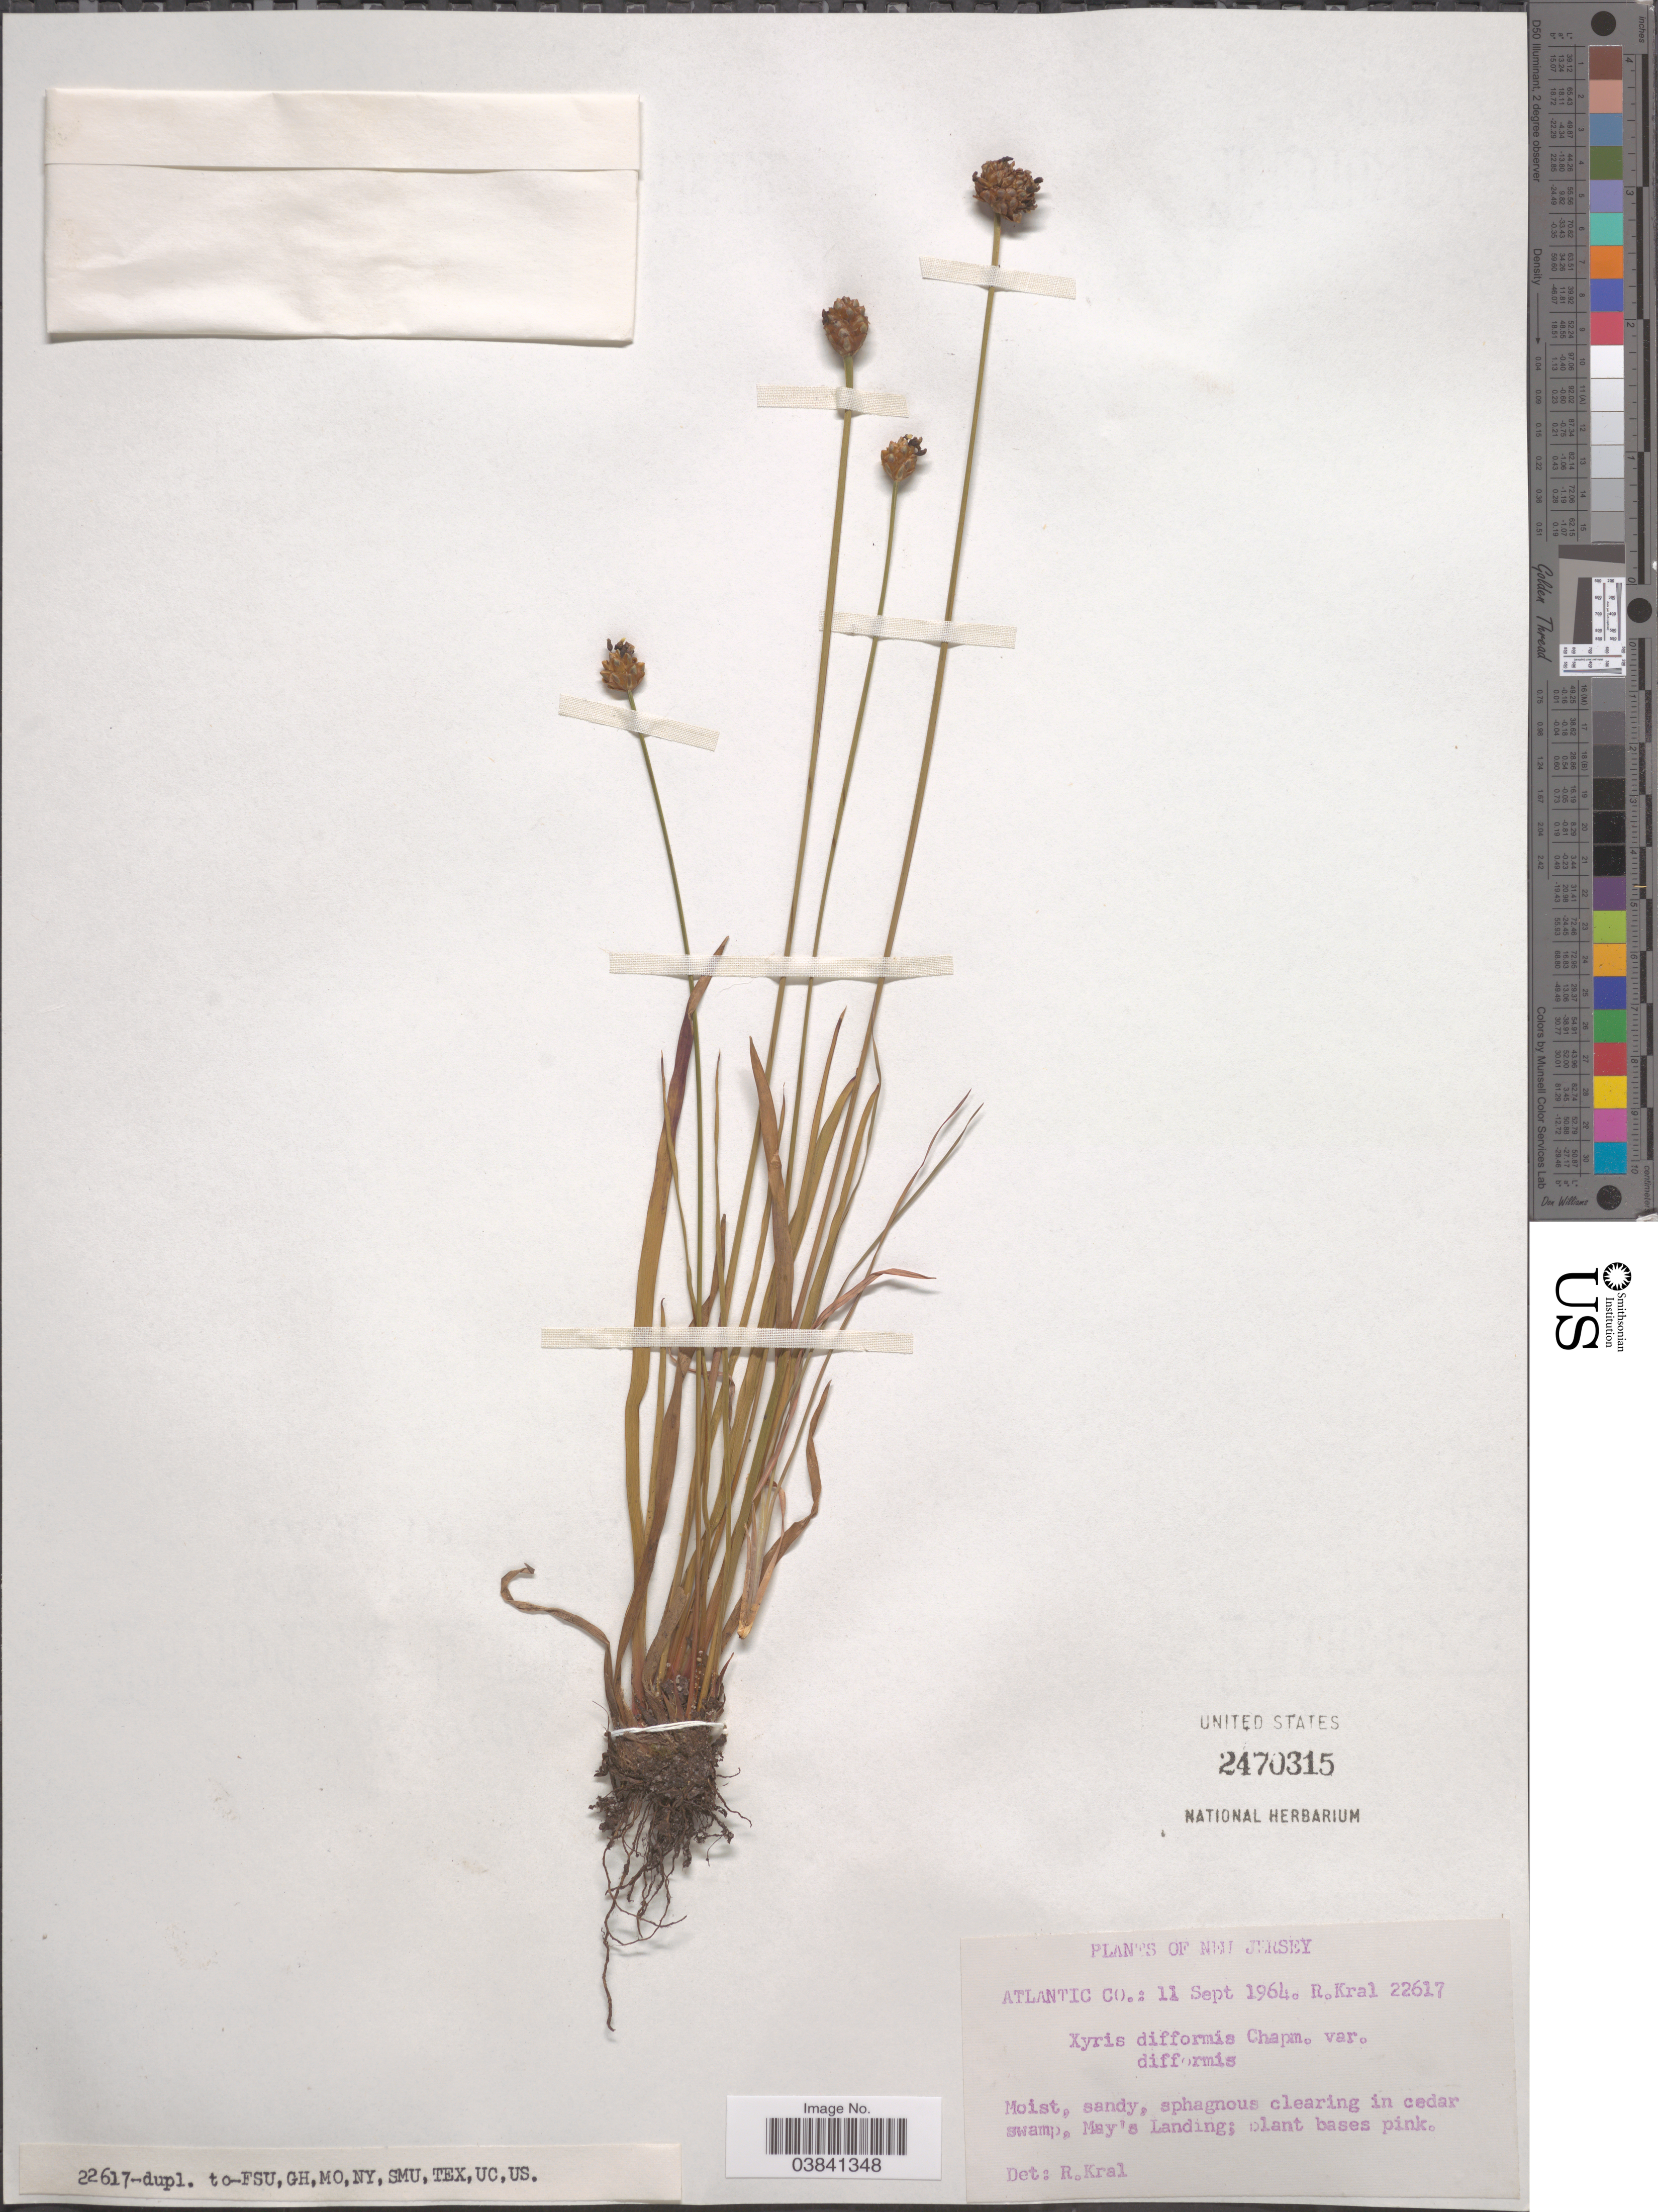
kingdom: Plantae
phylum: Tracheophyta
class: Liliopsida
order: Poales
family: Xyridaceae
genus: Xyris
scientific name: Xyris difformis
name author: Chapm.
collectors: R. Kral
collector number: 22617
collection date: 1964-09-11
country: United States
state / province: New Jersey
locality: Atlantic Co.: in cedar swamp, May's Landing.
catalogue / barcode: US 2470315